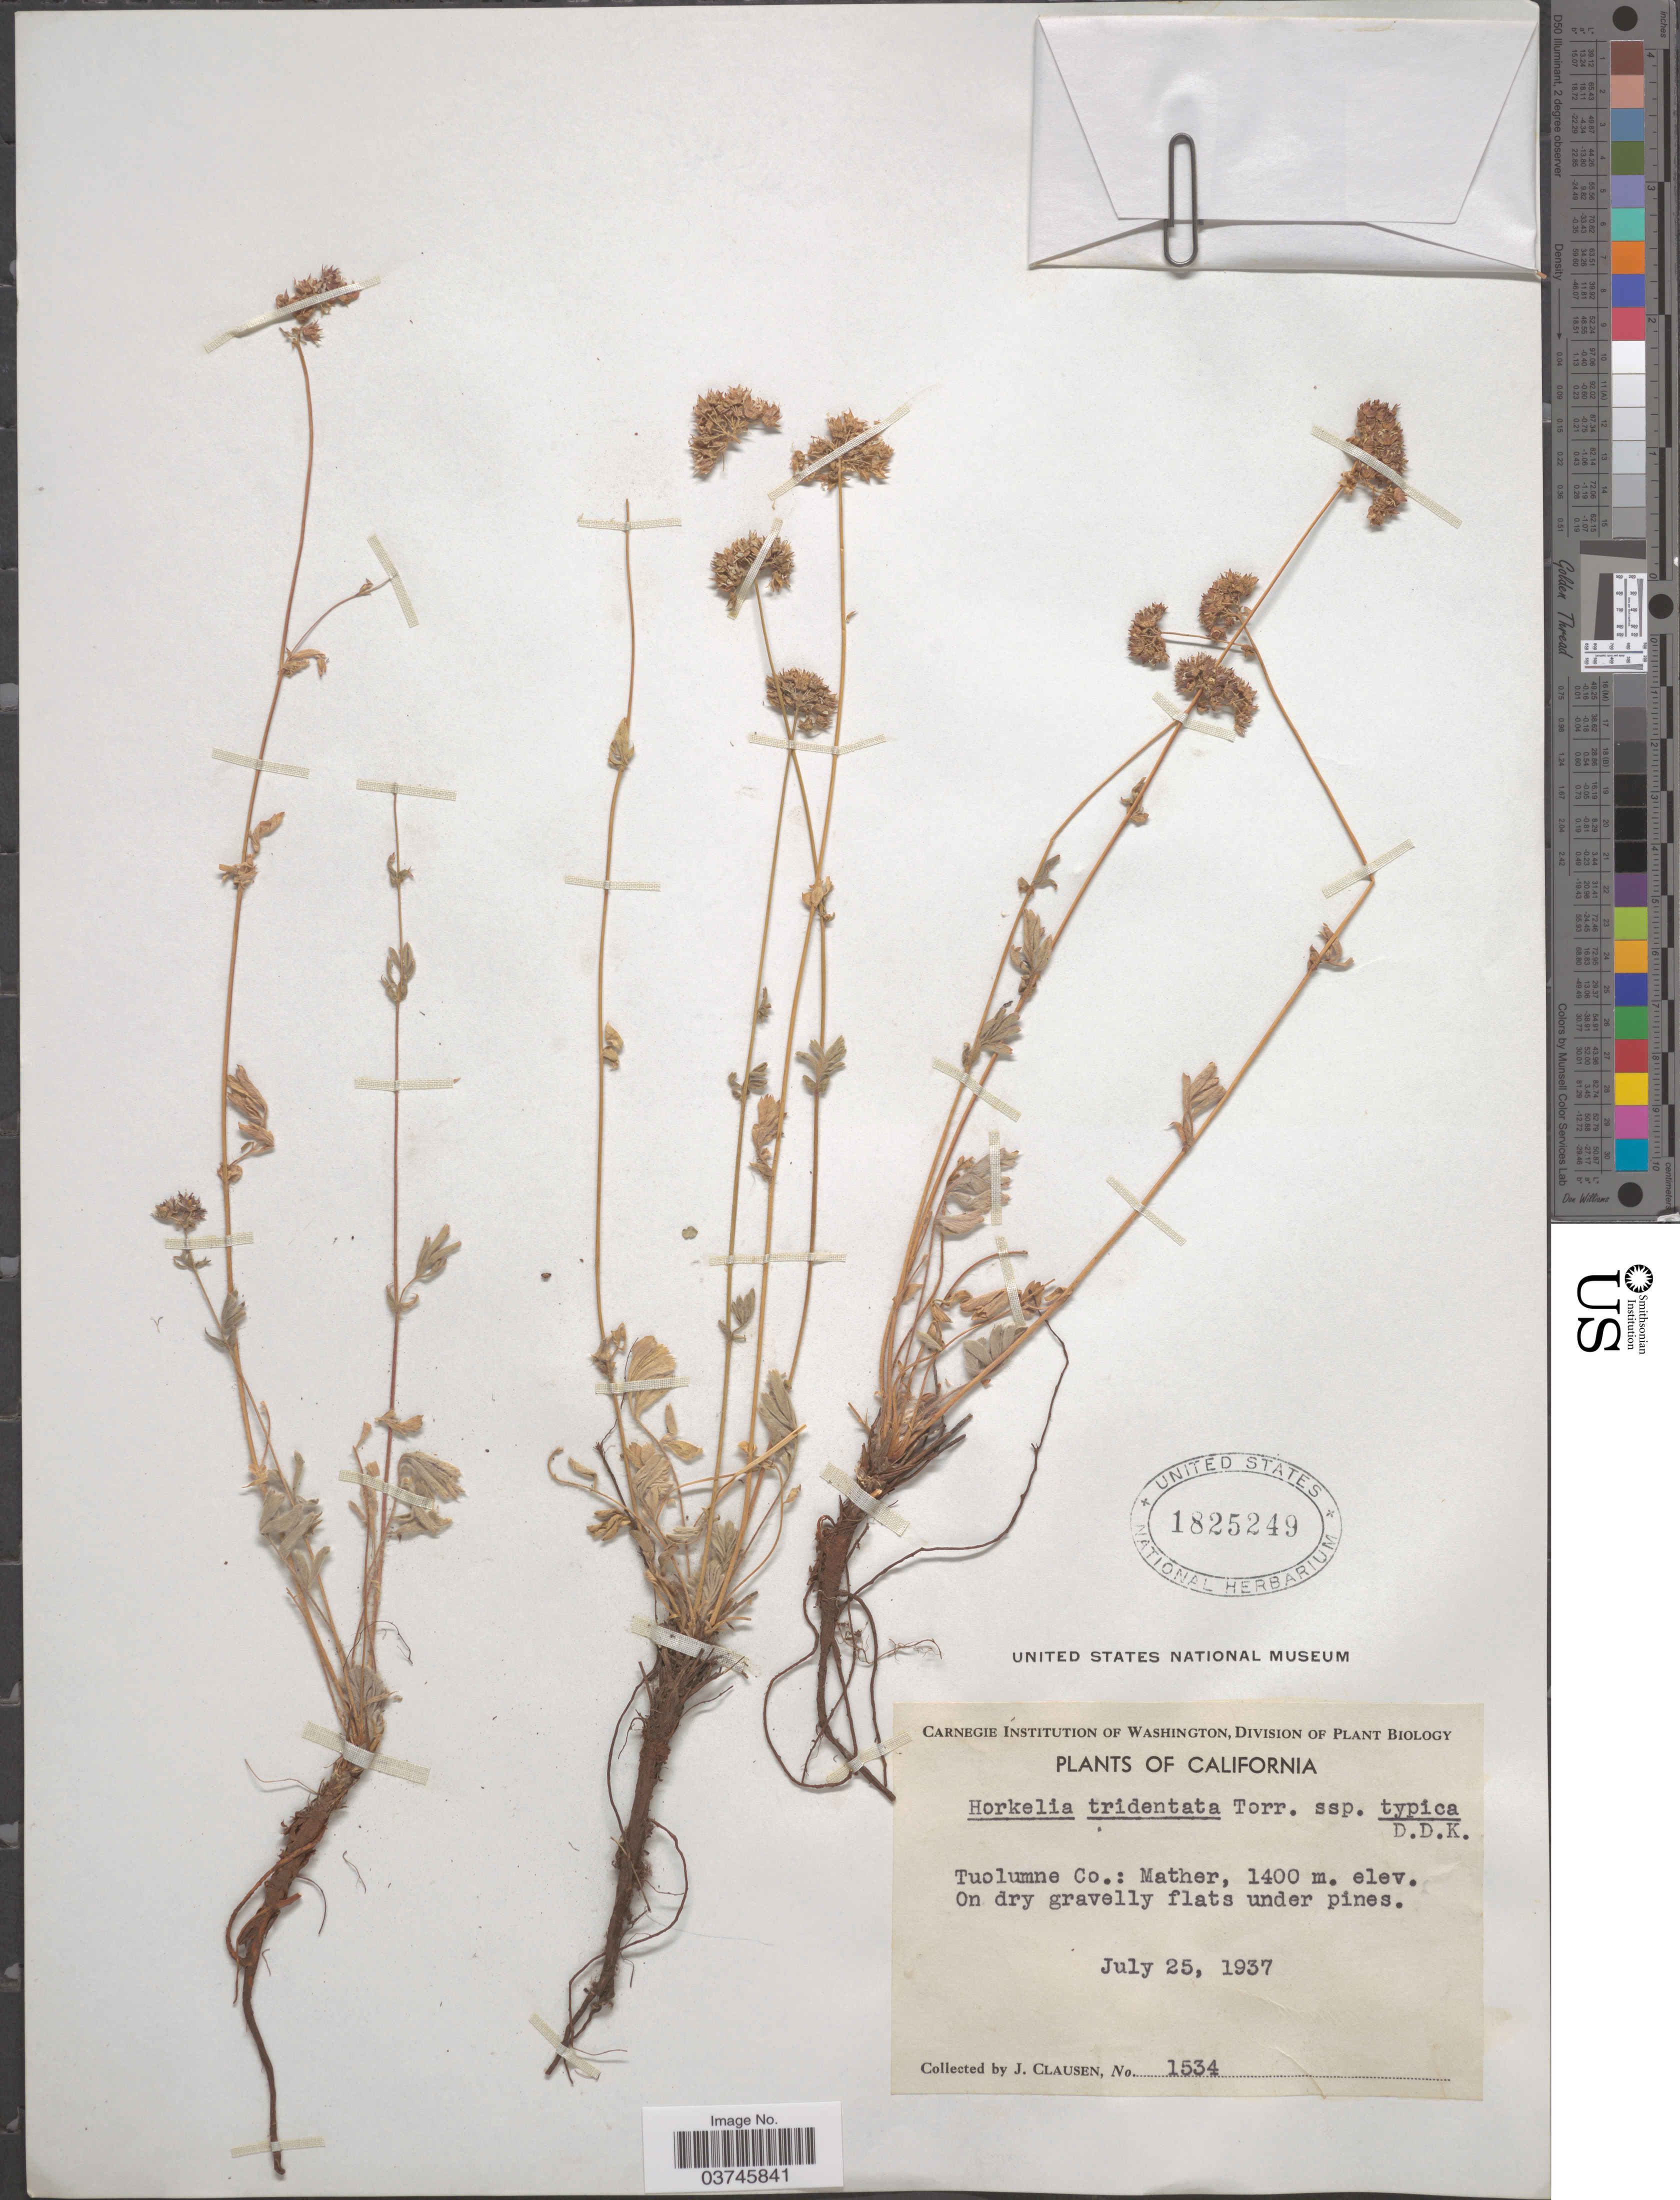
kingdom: Plantae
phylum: Tracheophyta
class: Magnoliopsida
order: Rosales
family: Rosaceae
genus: Potentilla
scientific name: Potentilla tilingii var. tilingii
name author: (Regel) Greene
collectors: J. Clausen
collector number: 1534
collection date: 1937-07-25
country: United States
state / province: California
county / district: Tuolumne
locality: Tuolumne Co.: Mather.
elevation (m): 1400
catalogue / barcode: US 1825249